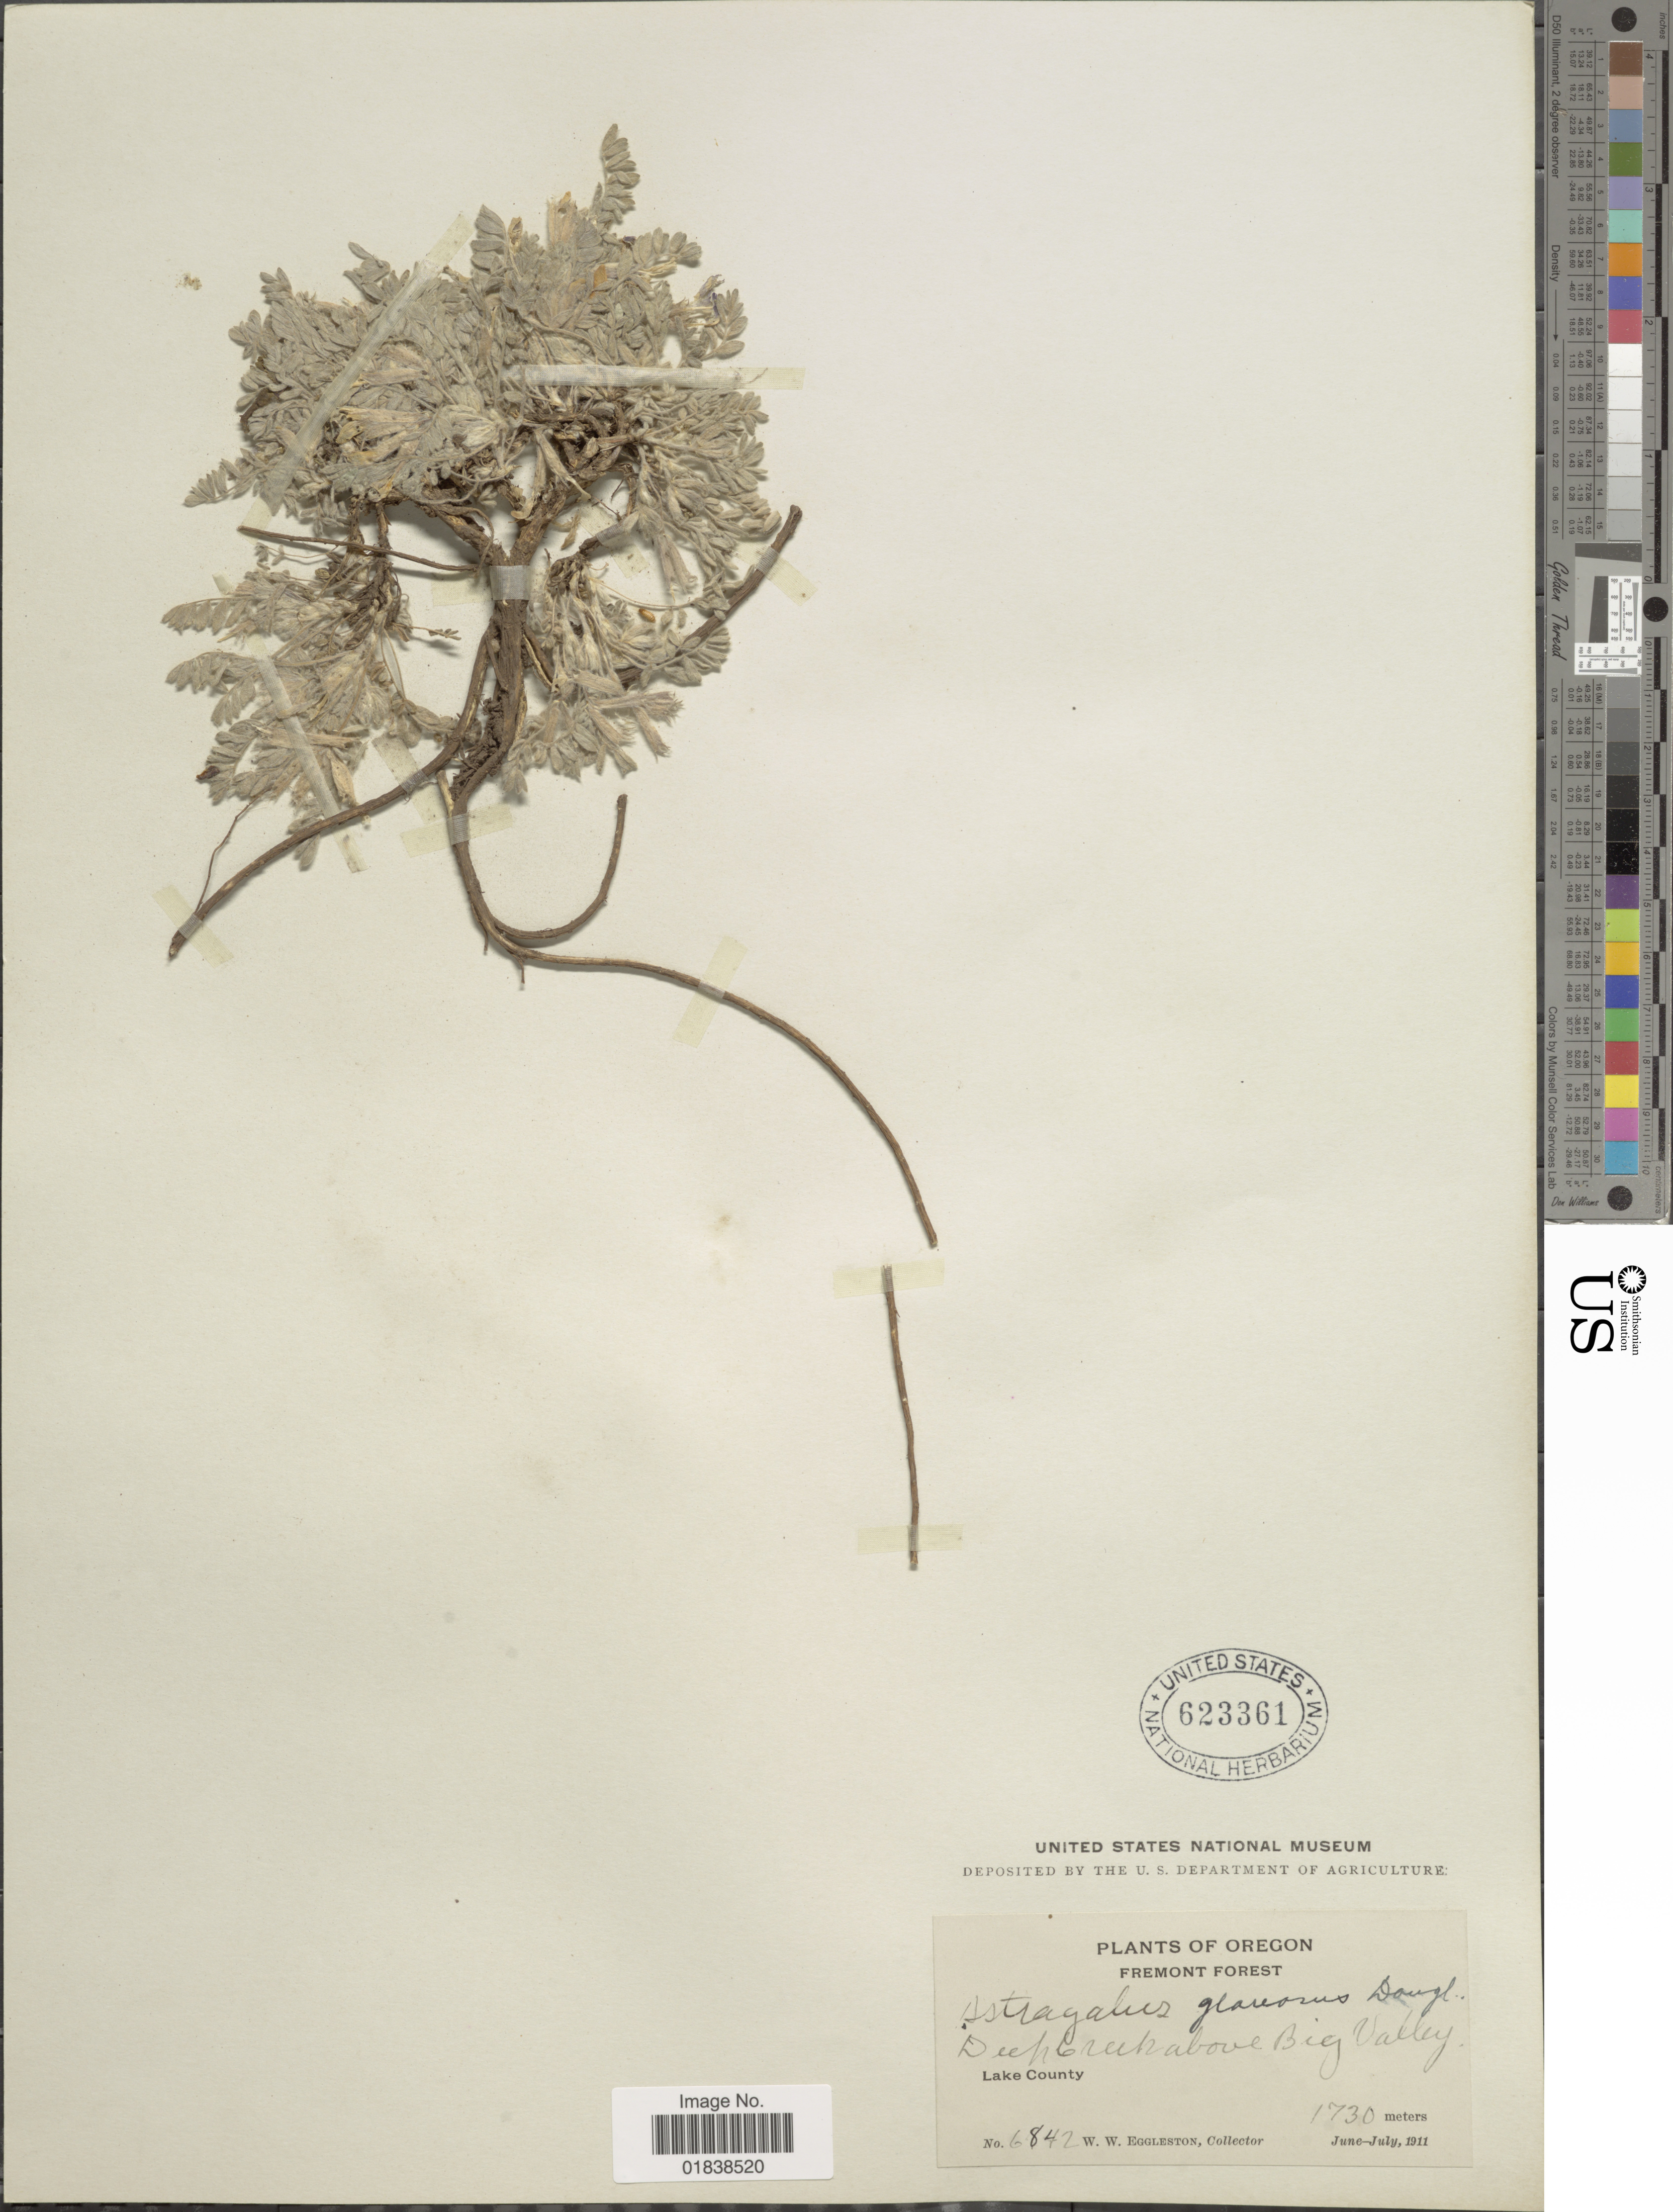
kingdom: Plantae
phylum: Tracheophyta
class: Magnoliopsida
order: Fabales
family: Fabaceae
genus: Astragalus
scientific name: Astragalus purshii var. glareosus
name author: (Douglas ex Hook.) Barneby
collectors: W. W. Eggleston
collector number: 6842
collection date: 1911-06/1911-07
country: United States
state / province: Oregon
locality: Fremont Forest, Lake County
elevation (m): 1730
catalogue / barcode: US 623361